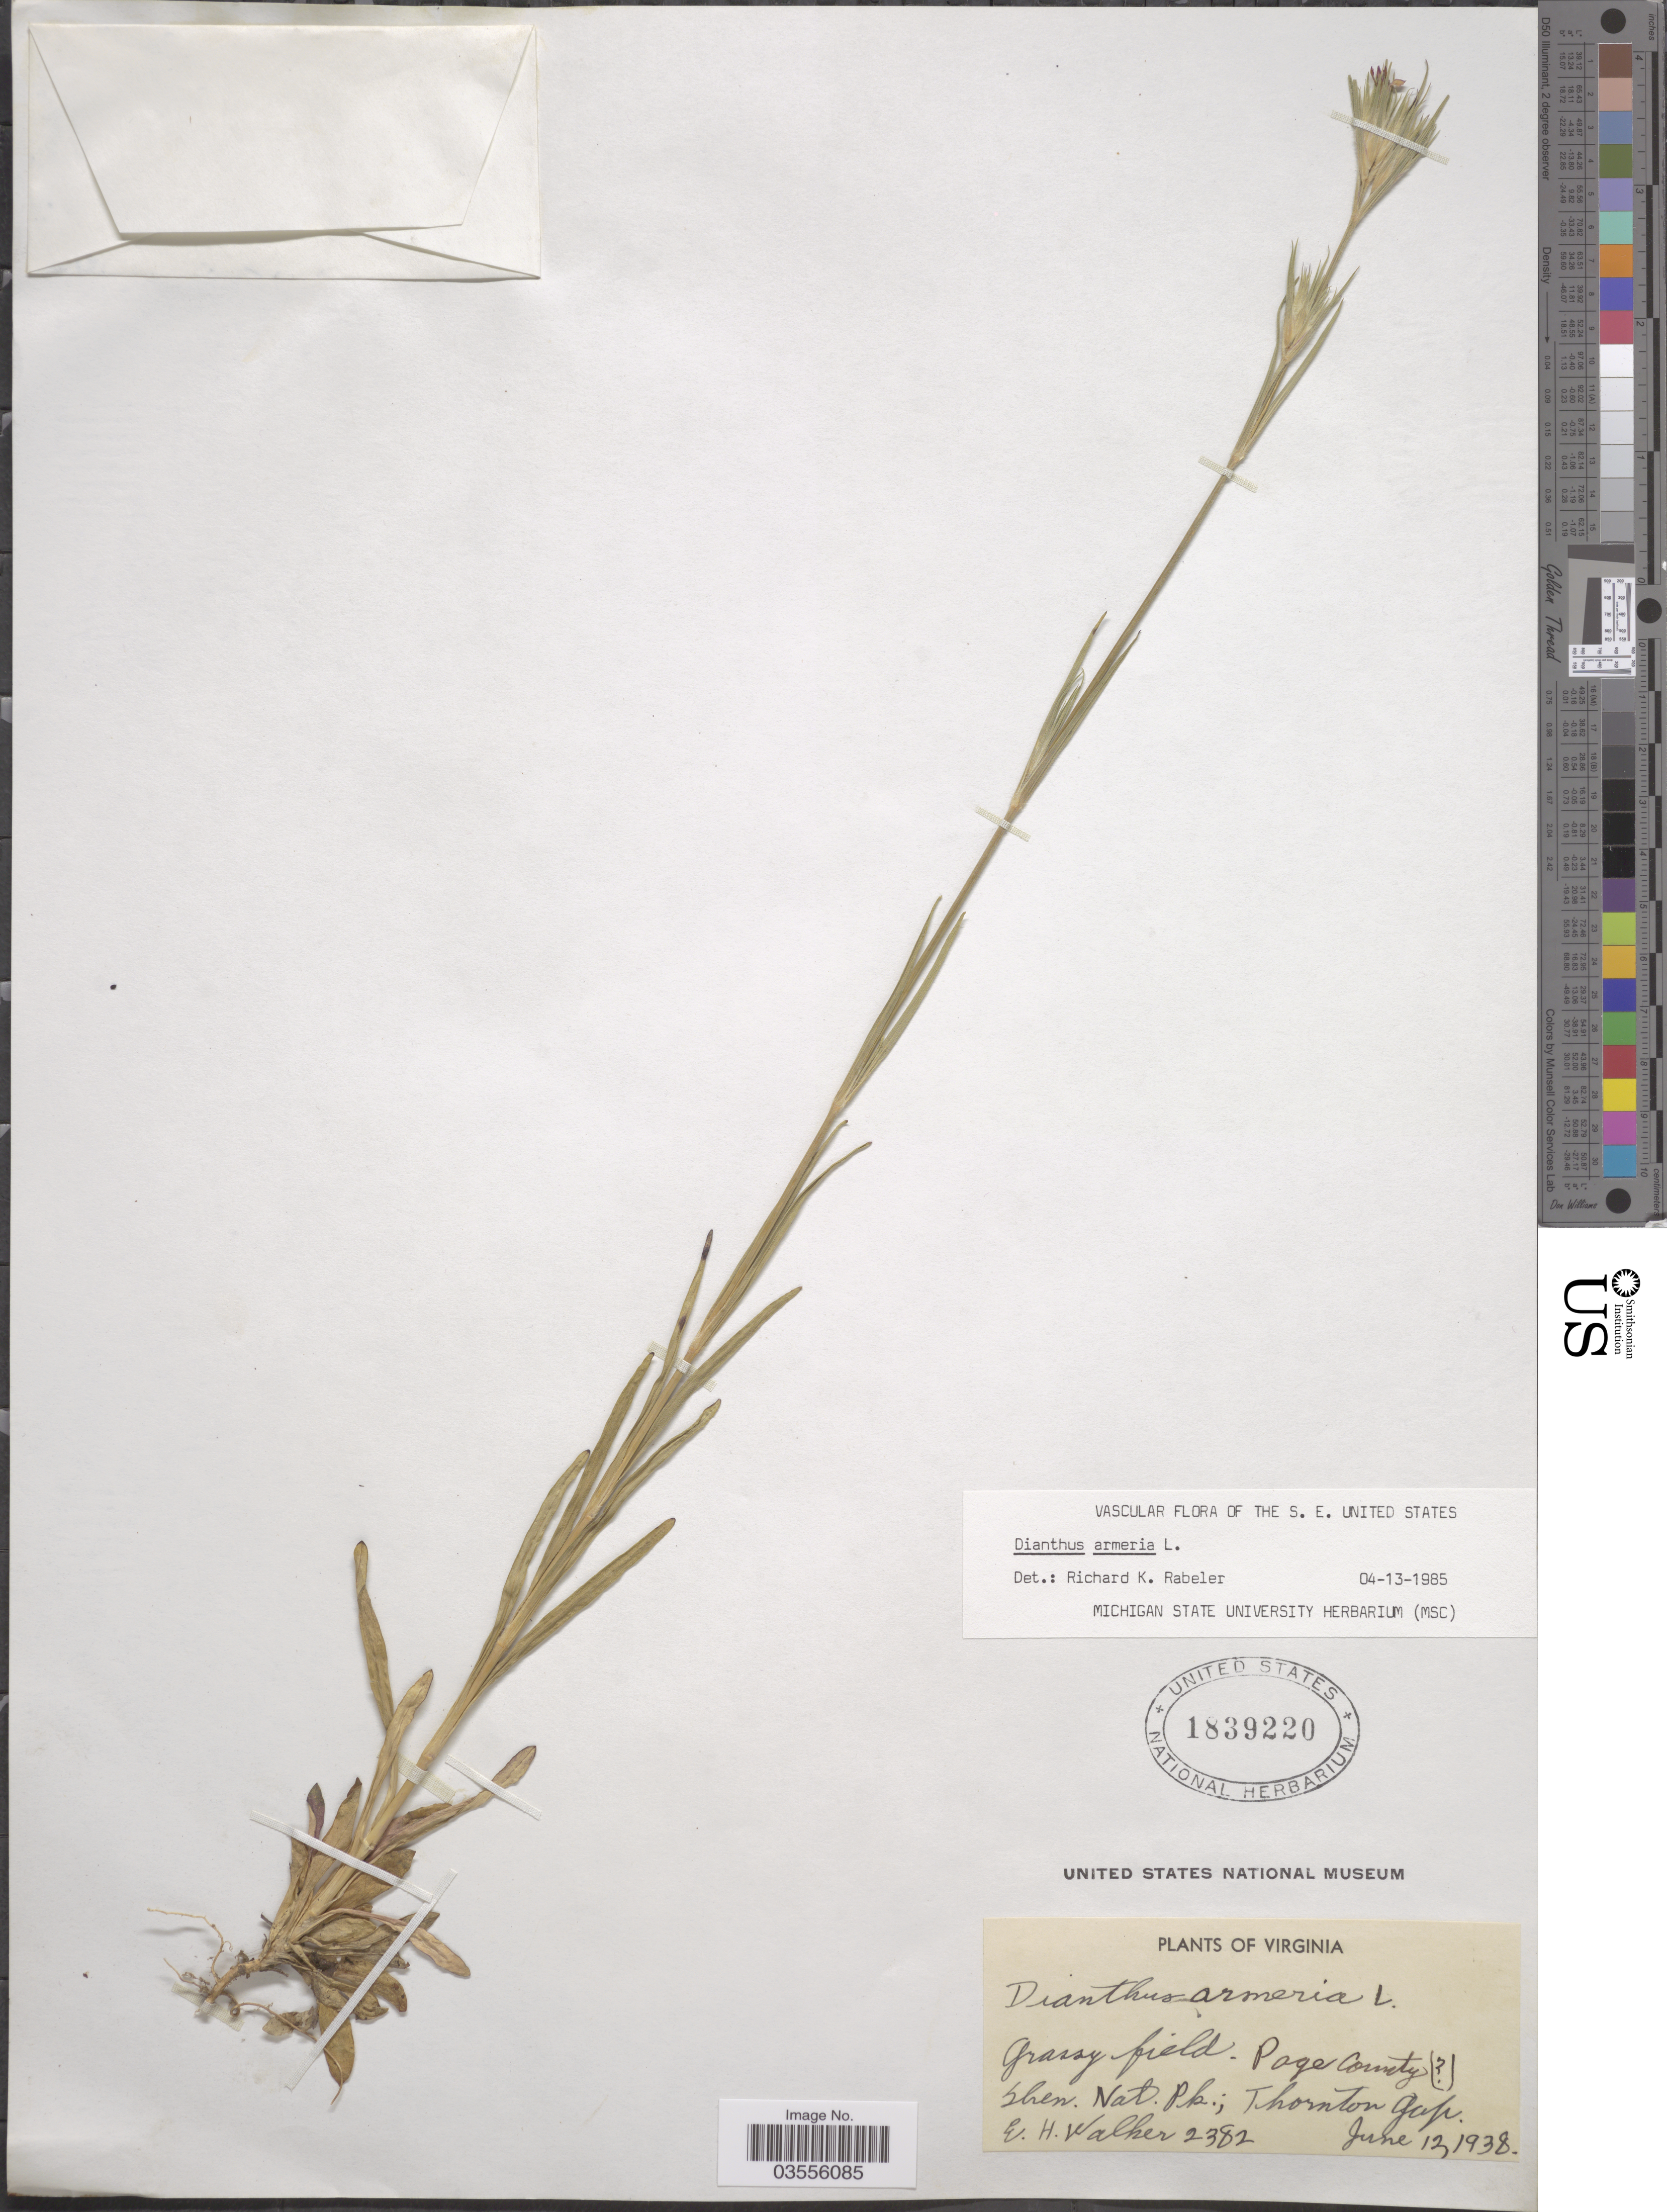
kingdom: Plantae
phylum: Tracheophyta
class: Magnoliopsida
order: Caryophyllales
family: Caryophyllaceae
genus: Dianthus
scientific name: Dianthus armeria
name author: L.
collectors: E. H. Walker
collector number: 2382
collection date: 1938-06-12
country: United States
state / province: Virginia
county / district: Page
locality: Shen. Nat. Pk.; Thornton Gap.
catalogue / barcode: US 1839220